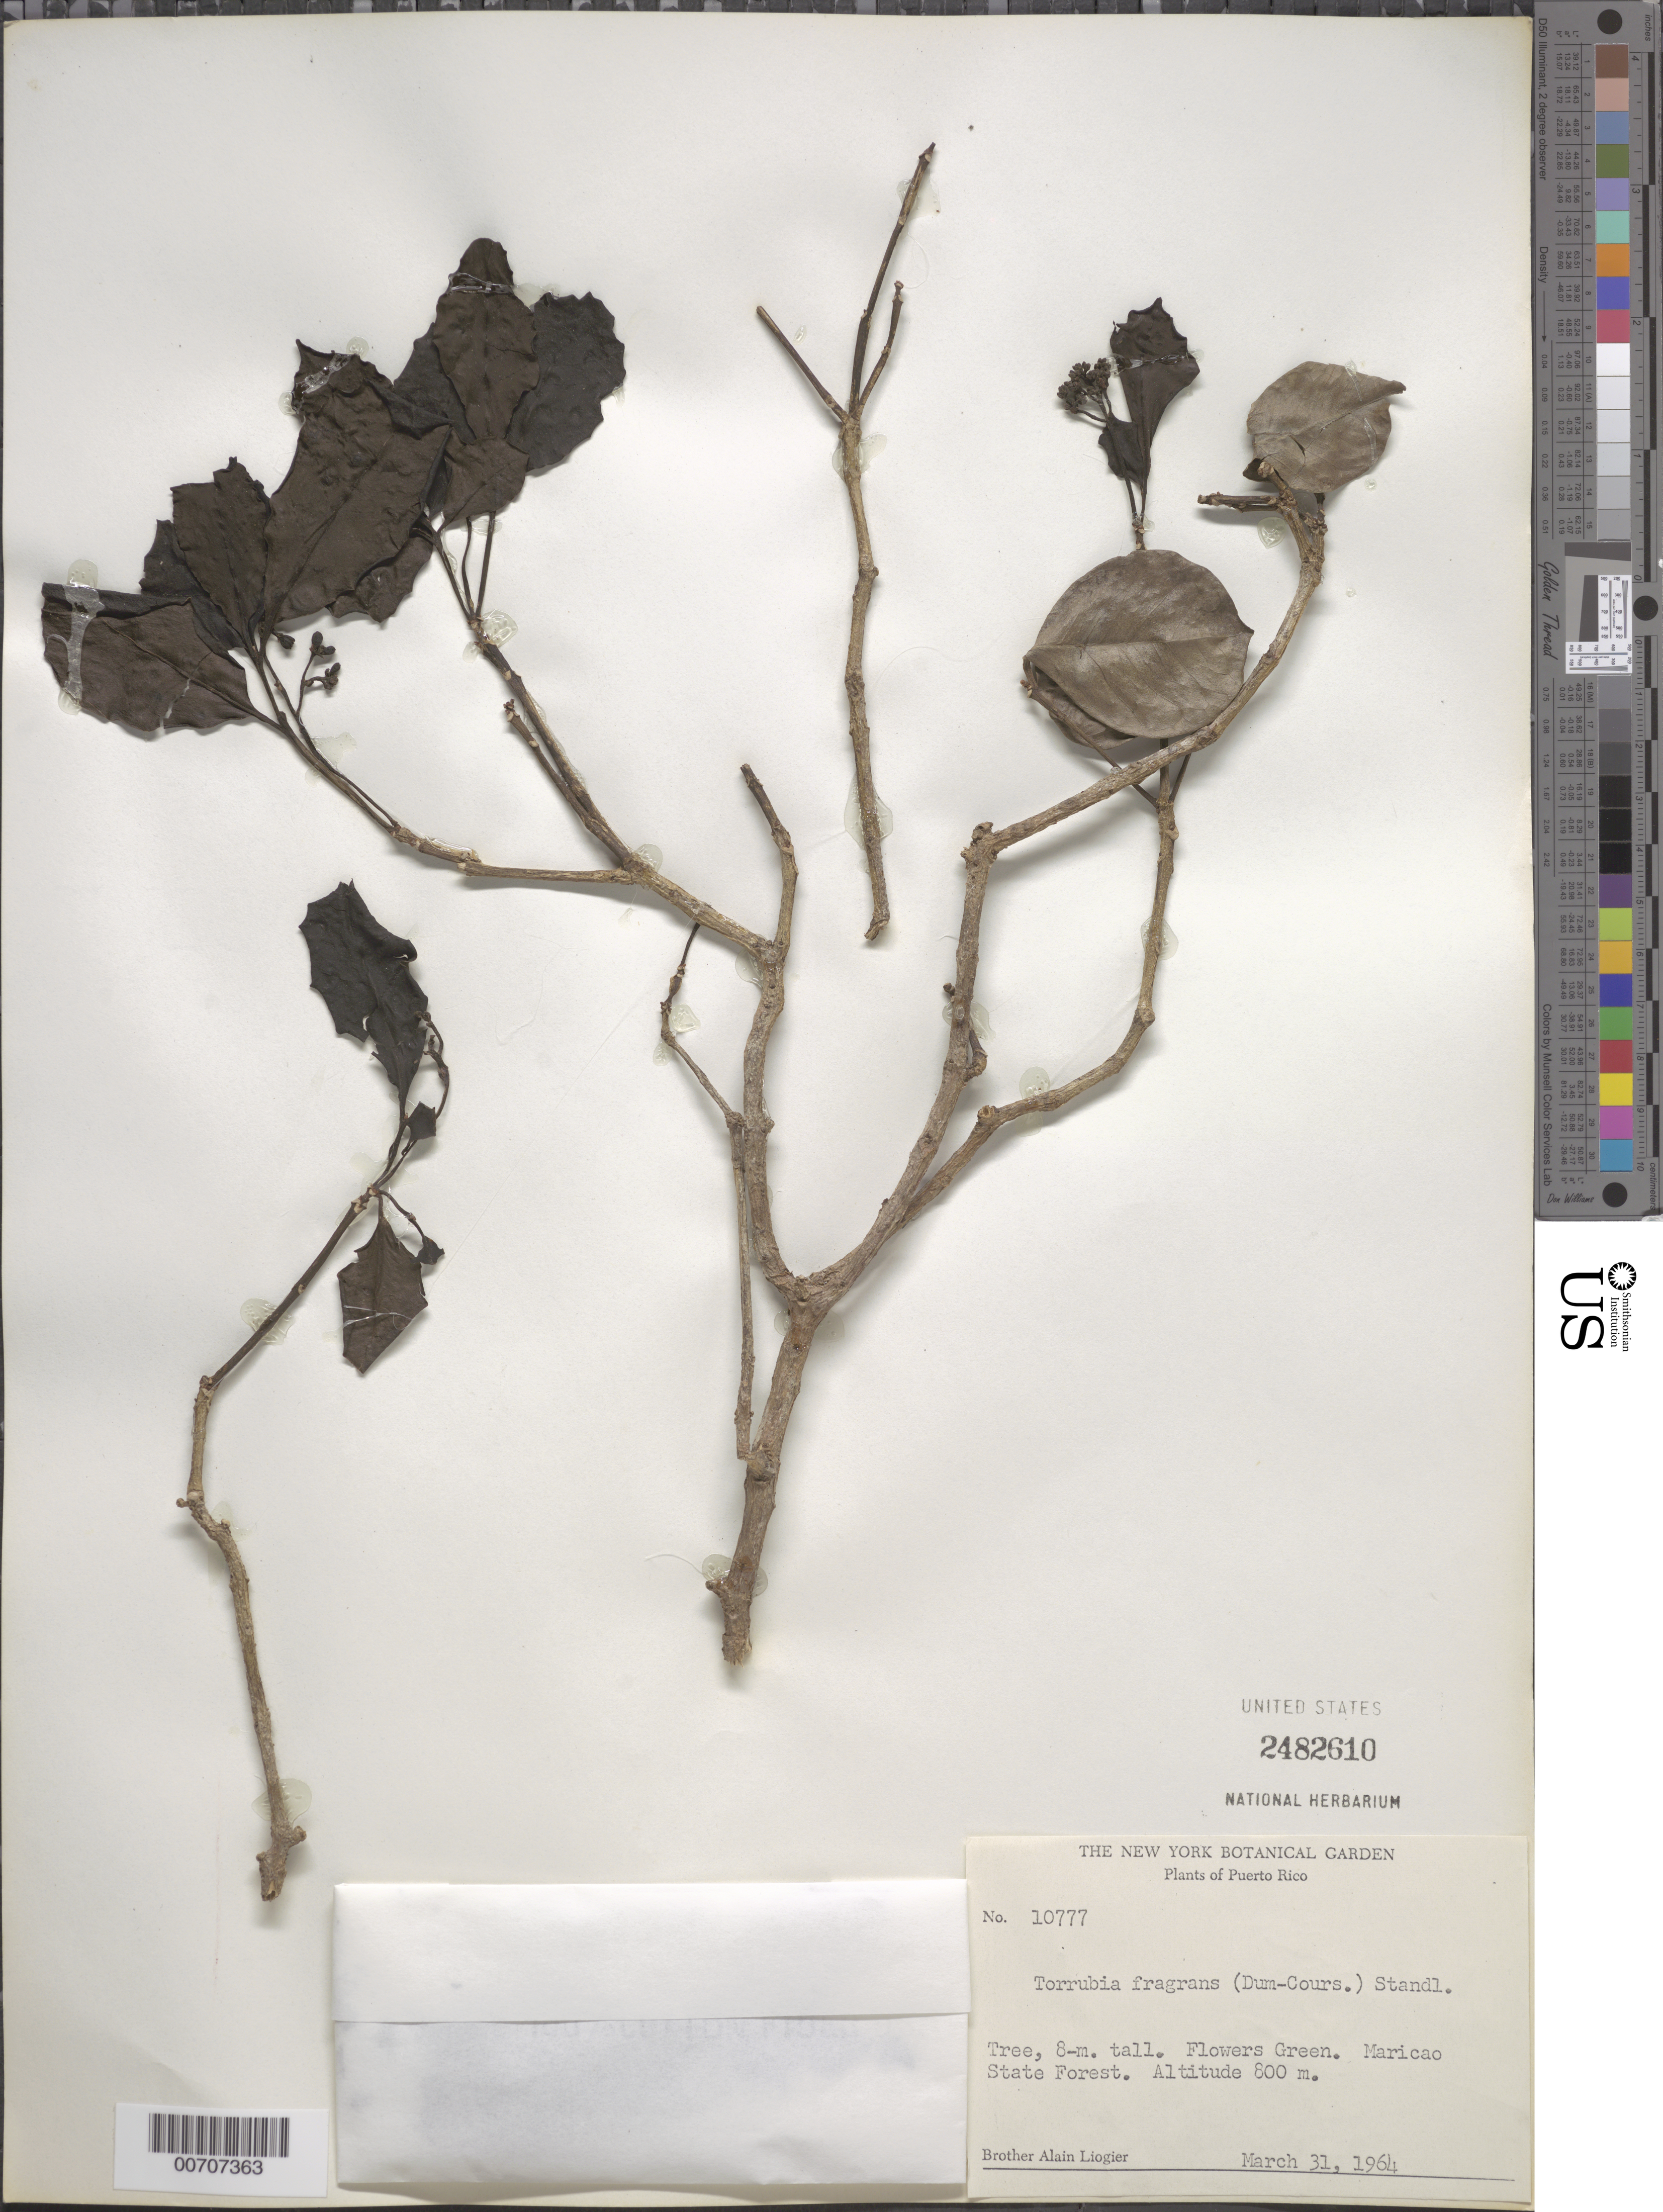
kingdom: Plantae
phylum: Tracheophyta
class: Magnoliopsida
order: Caryophyllales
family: Nyctaginaceae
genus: Guapira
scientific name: Guapira fragrans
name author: (Dum. Cours.) Little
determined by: Strong, Mark T., (BOT), Smithsonian Institution - National Museum of Natural History (UNITED STATES)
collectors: A. H. Liogier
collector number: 10777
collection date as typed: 31 Mar 1964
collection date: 1964-03-31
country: Puerto Rico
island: Greater Antilles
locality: Maricao State Forest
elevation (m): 800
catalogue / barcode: US 2482610